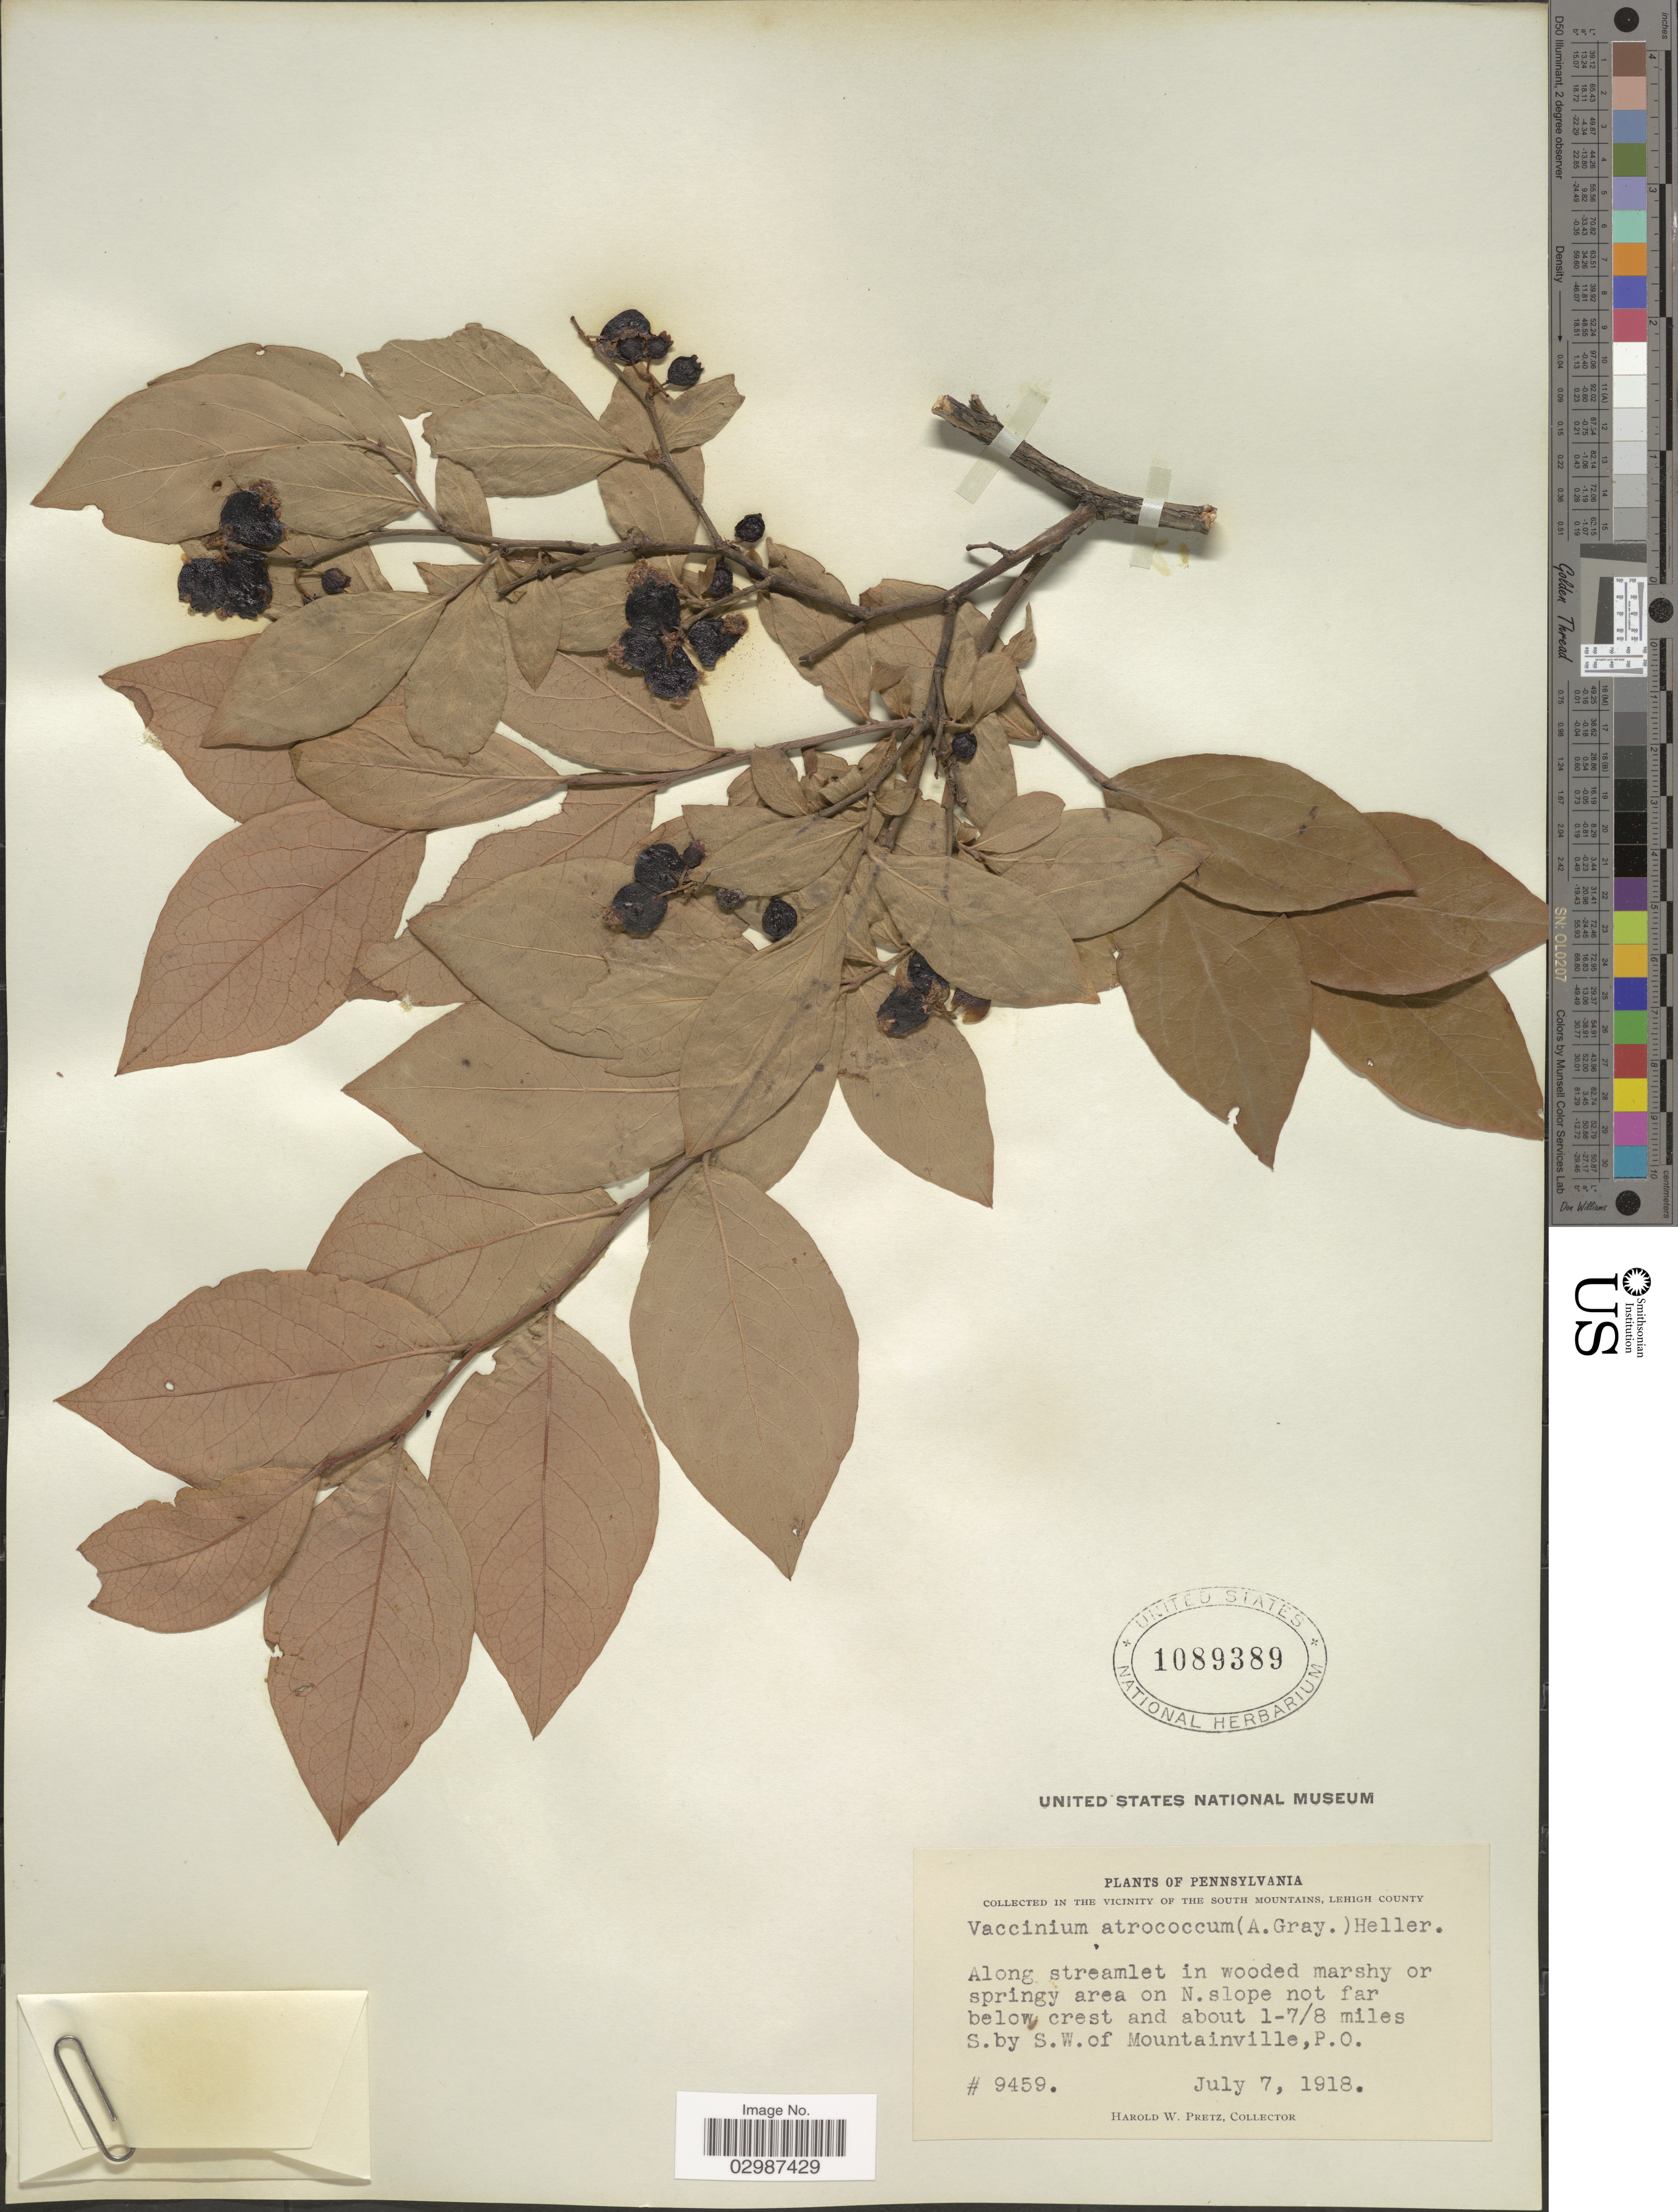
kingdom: Plantae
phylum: Tracheophyta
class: Magnoliopsida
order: Ericales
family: Ericaceae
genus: Vaccinium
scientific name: Vaccinium atrococcum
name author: (A. Gray) A. Heller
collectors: H. W. Pretz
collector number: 9459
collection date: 1918-07-07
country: United States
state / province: Pennsylvania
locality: The Vicinity of the South Mountains, Lehigh County. N. slope not far below crest and about 1-7/8 miles S. by S.W. of Mountainville, P.O.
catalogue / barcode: US 1089389